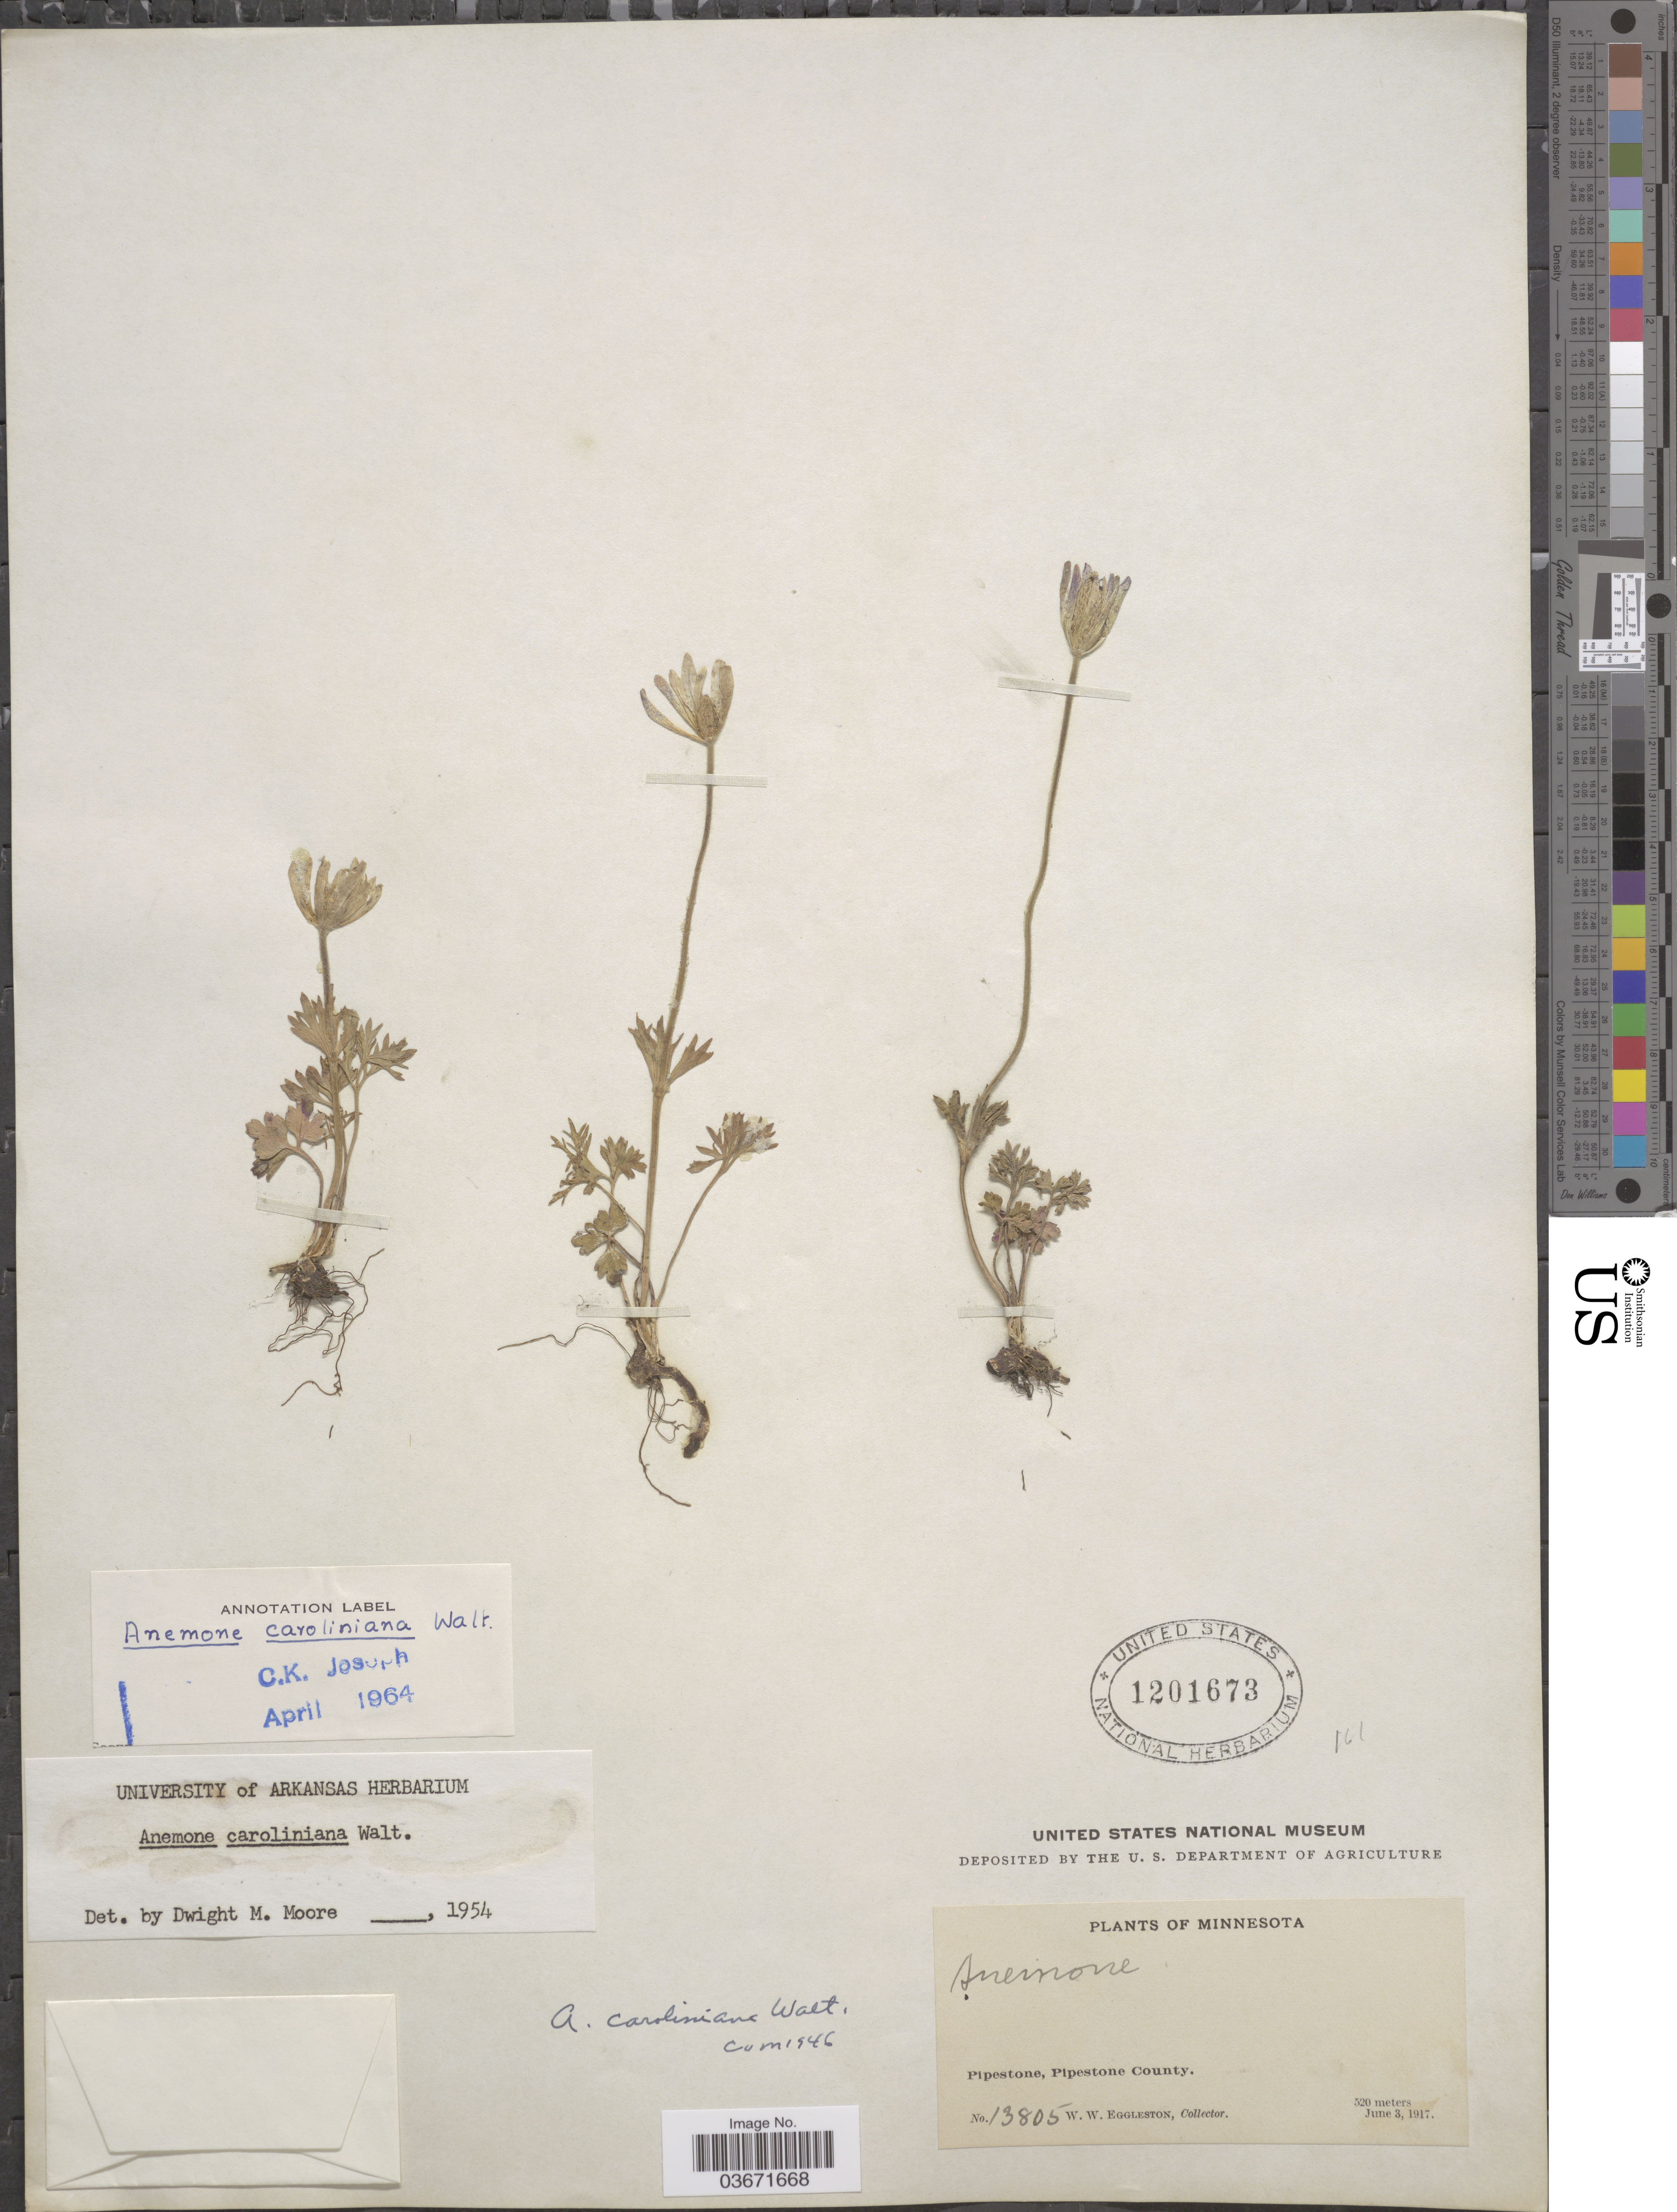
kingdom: Plantae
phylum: Tracheophyta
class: Magnoliopsida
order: Ranunculales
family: Ranunculaceae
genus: Anemone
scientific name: Anemone caroliniana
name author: Walter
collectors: W. W. Eggleston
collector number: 13805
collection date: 1917-06-03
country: United States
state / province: Minnesota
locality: Pipestone, Pipestone County.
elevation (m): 520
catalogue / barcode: US 1201673